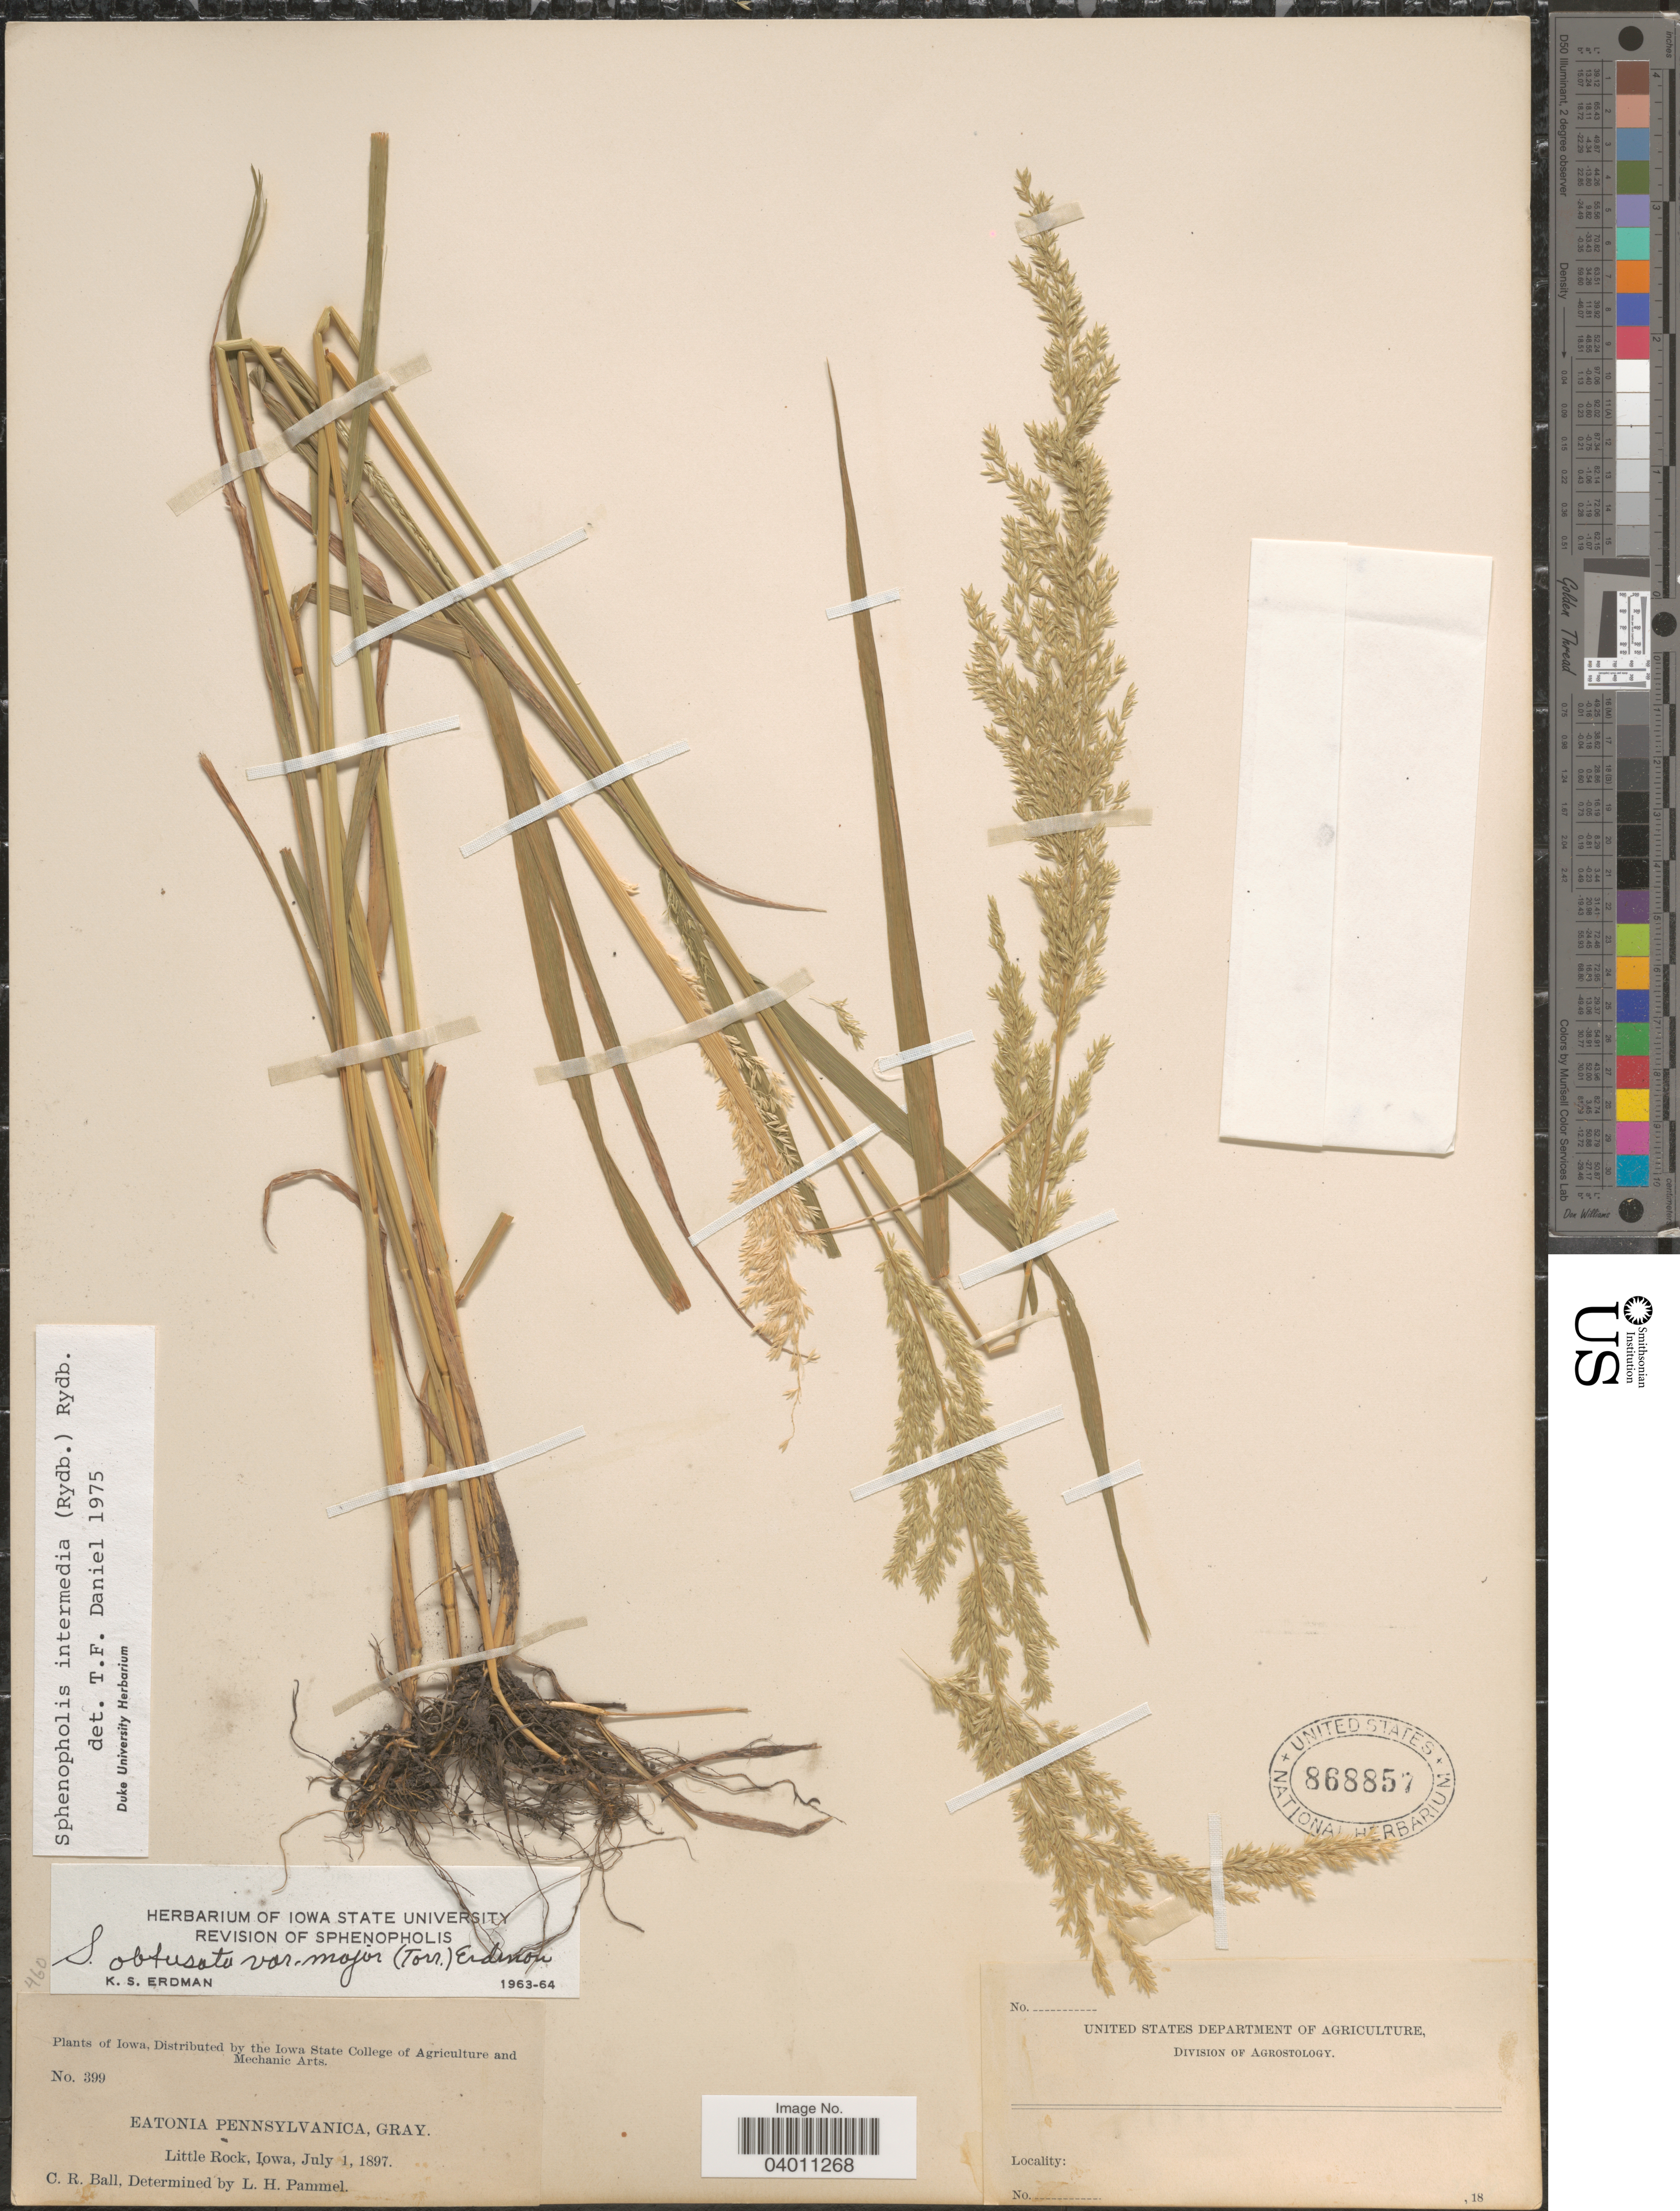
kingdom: Plantae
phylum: Tracheophyta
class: Liliopsida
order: Poales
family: Poaceae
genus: Sphenopholis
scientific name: Sphenopholis intermedia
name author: (Rydb.) Rydb.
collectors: C. R. Ball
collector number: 399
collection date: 1897-07-01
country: United States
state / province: Iowa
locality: Little Rock.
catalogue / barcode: US 868857